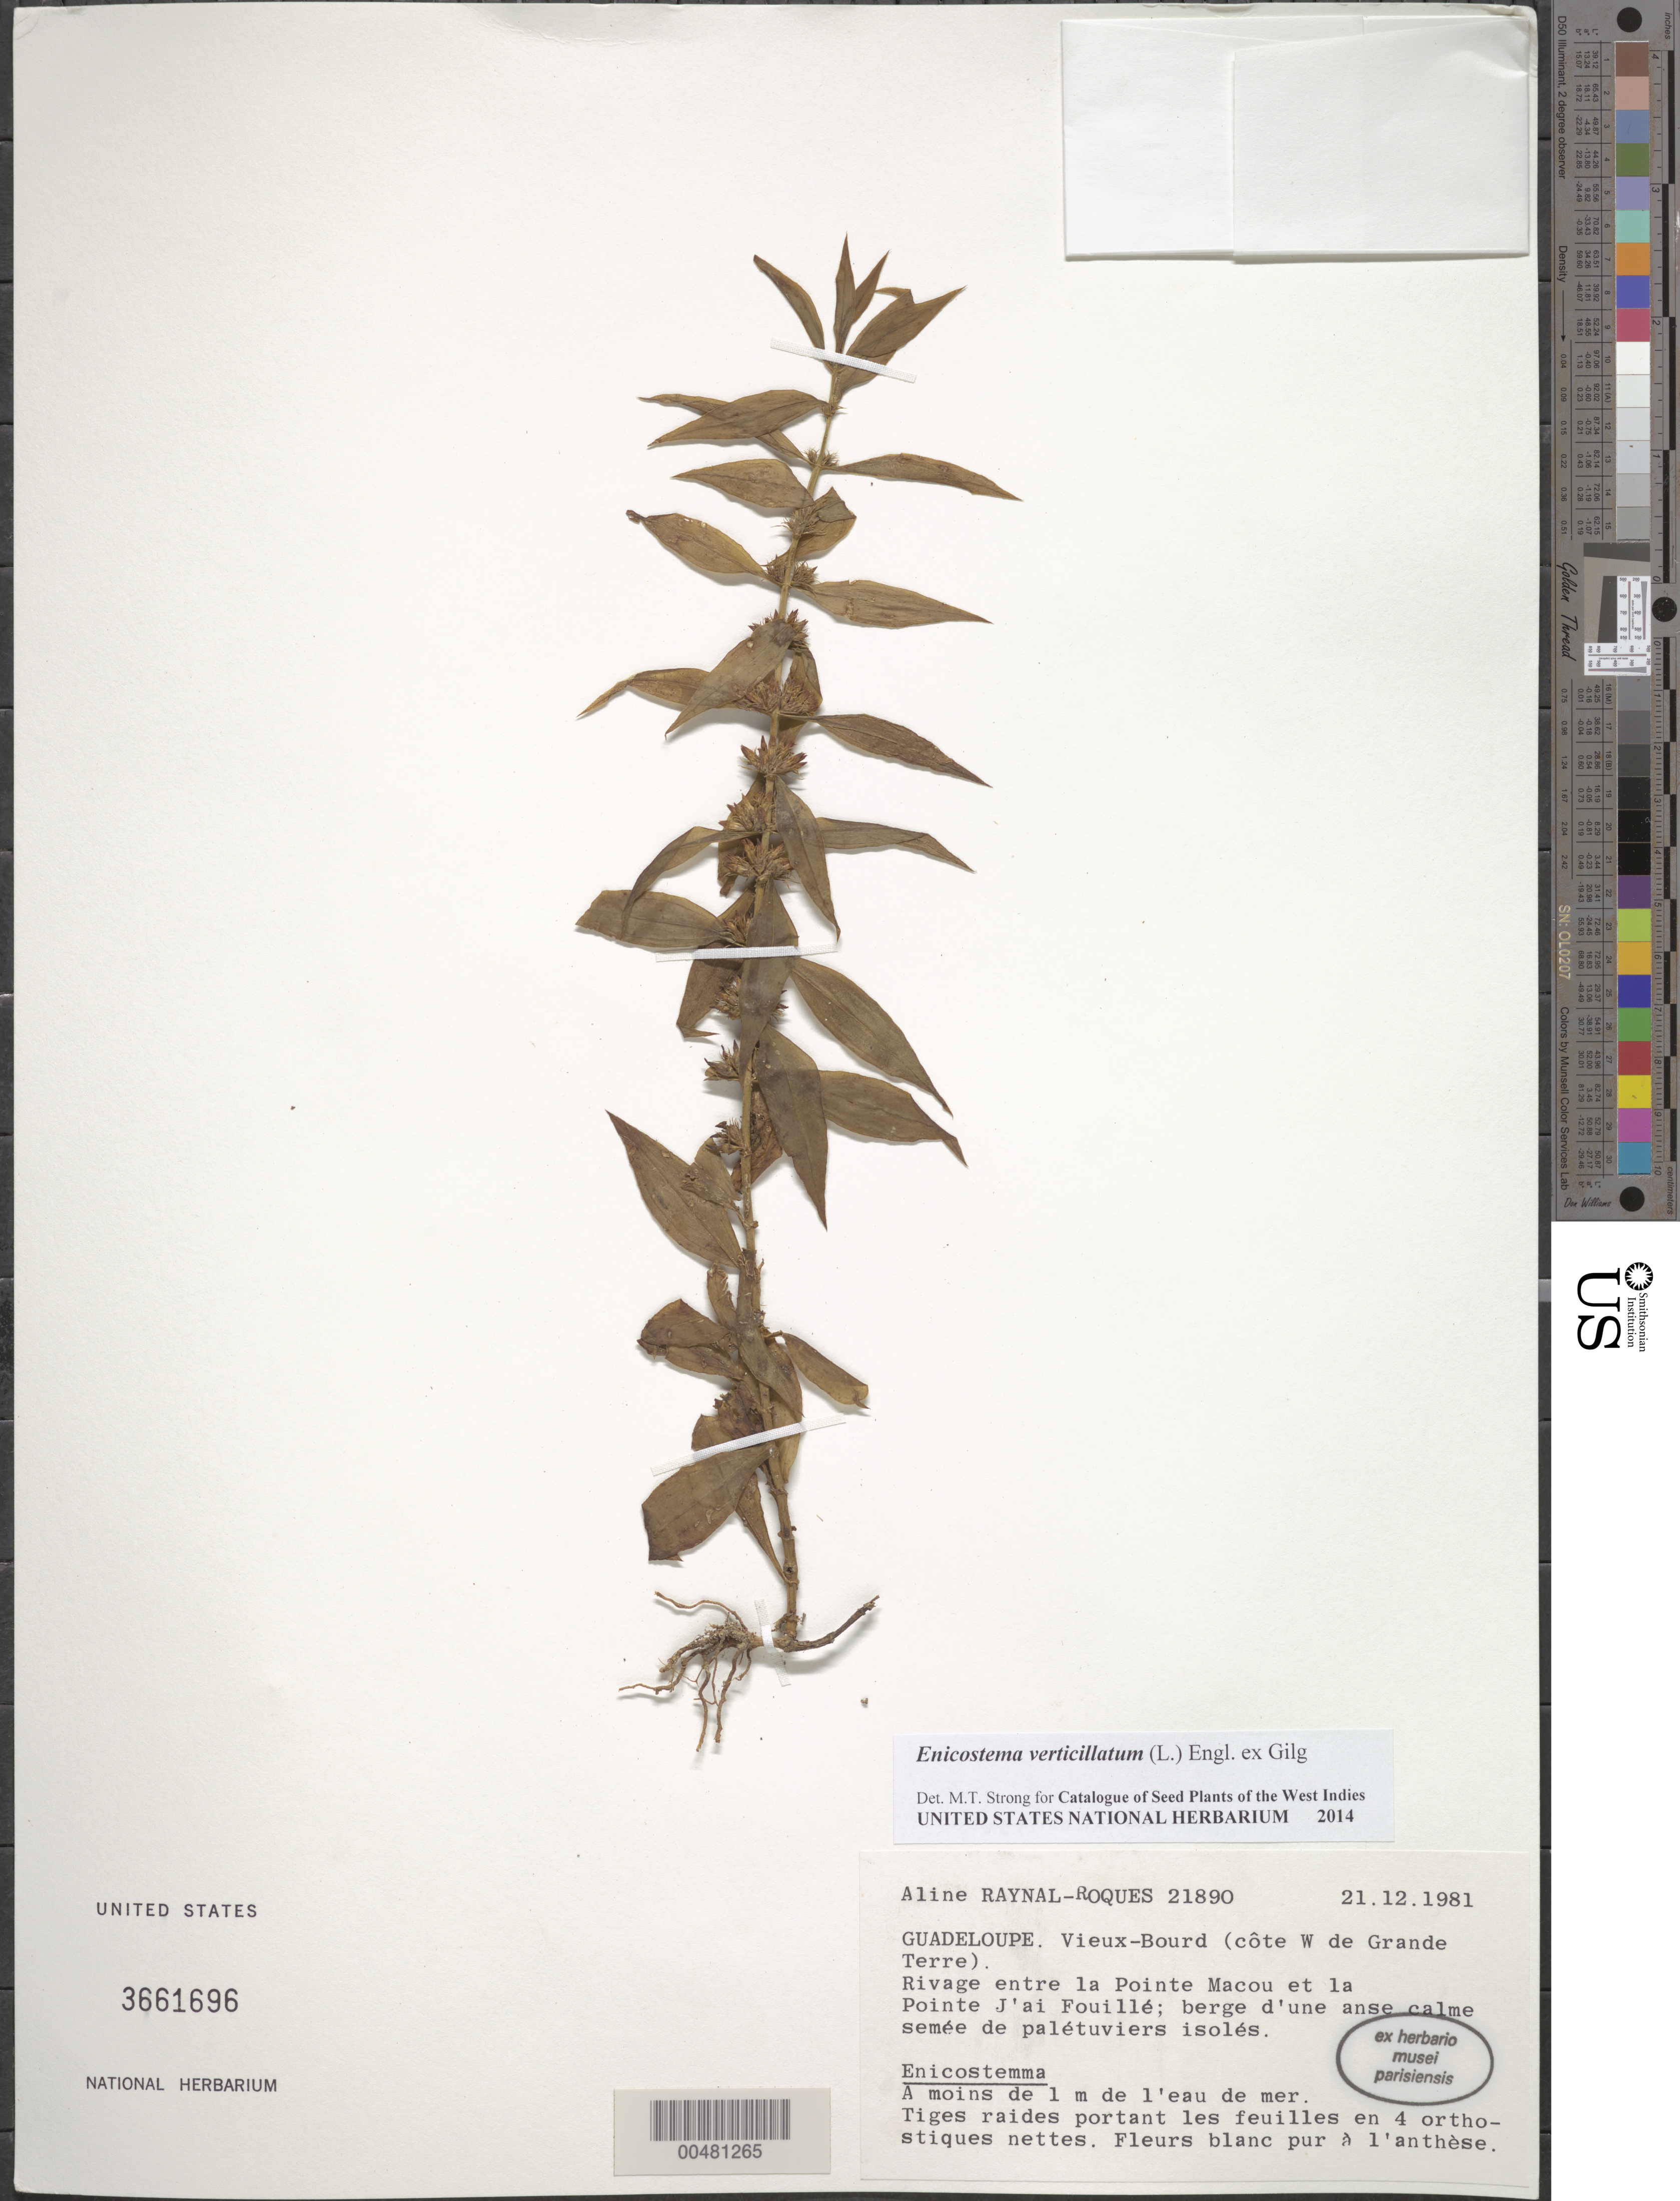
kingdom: Plantae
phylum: Tracheophyta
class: Magnoliopsida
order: Gentianales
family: Gentianaceae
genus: Enicostema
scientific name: Enicostema verticillatum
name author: (L.) Engl.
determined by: Strong, M. T., (US), Smithsonian Institution - National Museum of Natural History (UNITED STATES)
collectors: A. M. Raynal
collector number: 21890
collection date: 1981-12-21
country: Guadeloupe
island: Grande-Terre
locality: Vieux-Bourd (côte W de Grande Terre). Rivage entre la Pointe Macou et la Pointe J'ai Fouillé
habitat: Berge d'une anse calme semée de palétuviers isolés.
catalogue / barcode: US 3661696